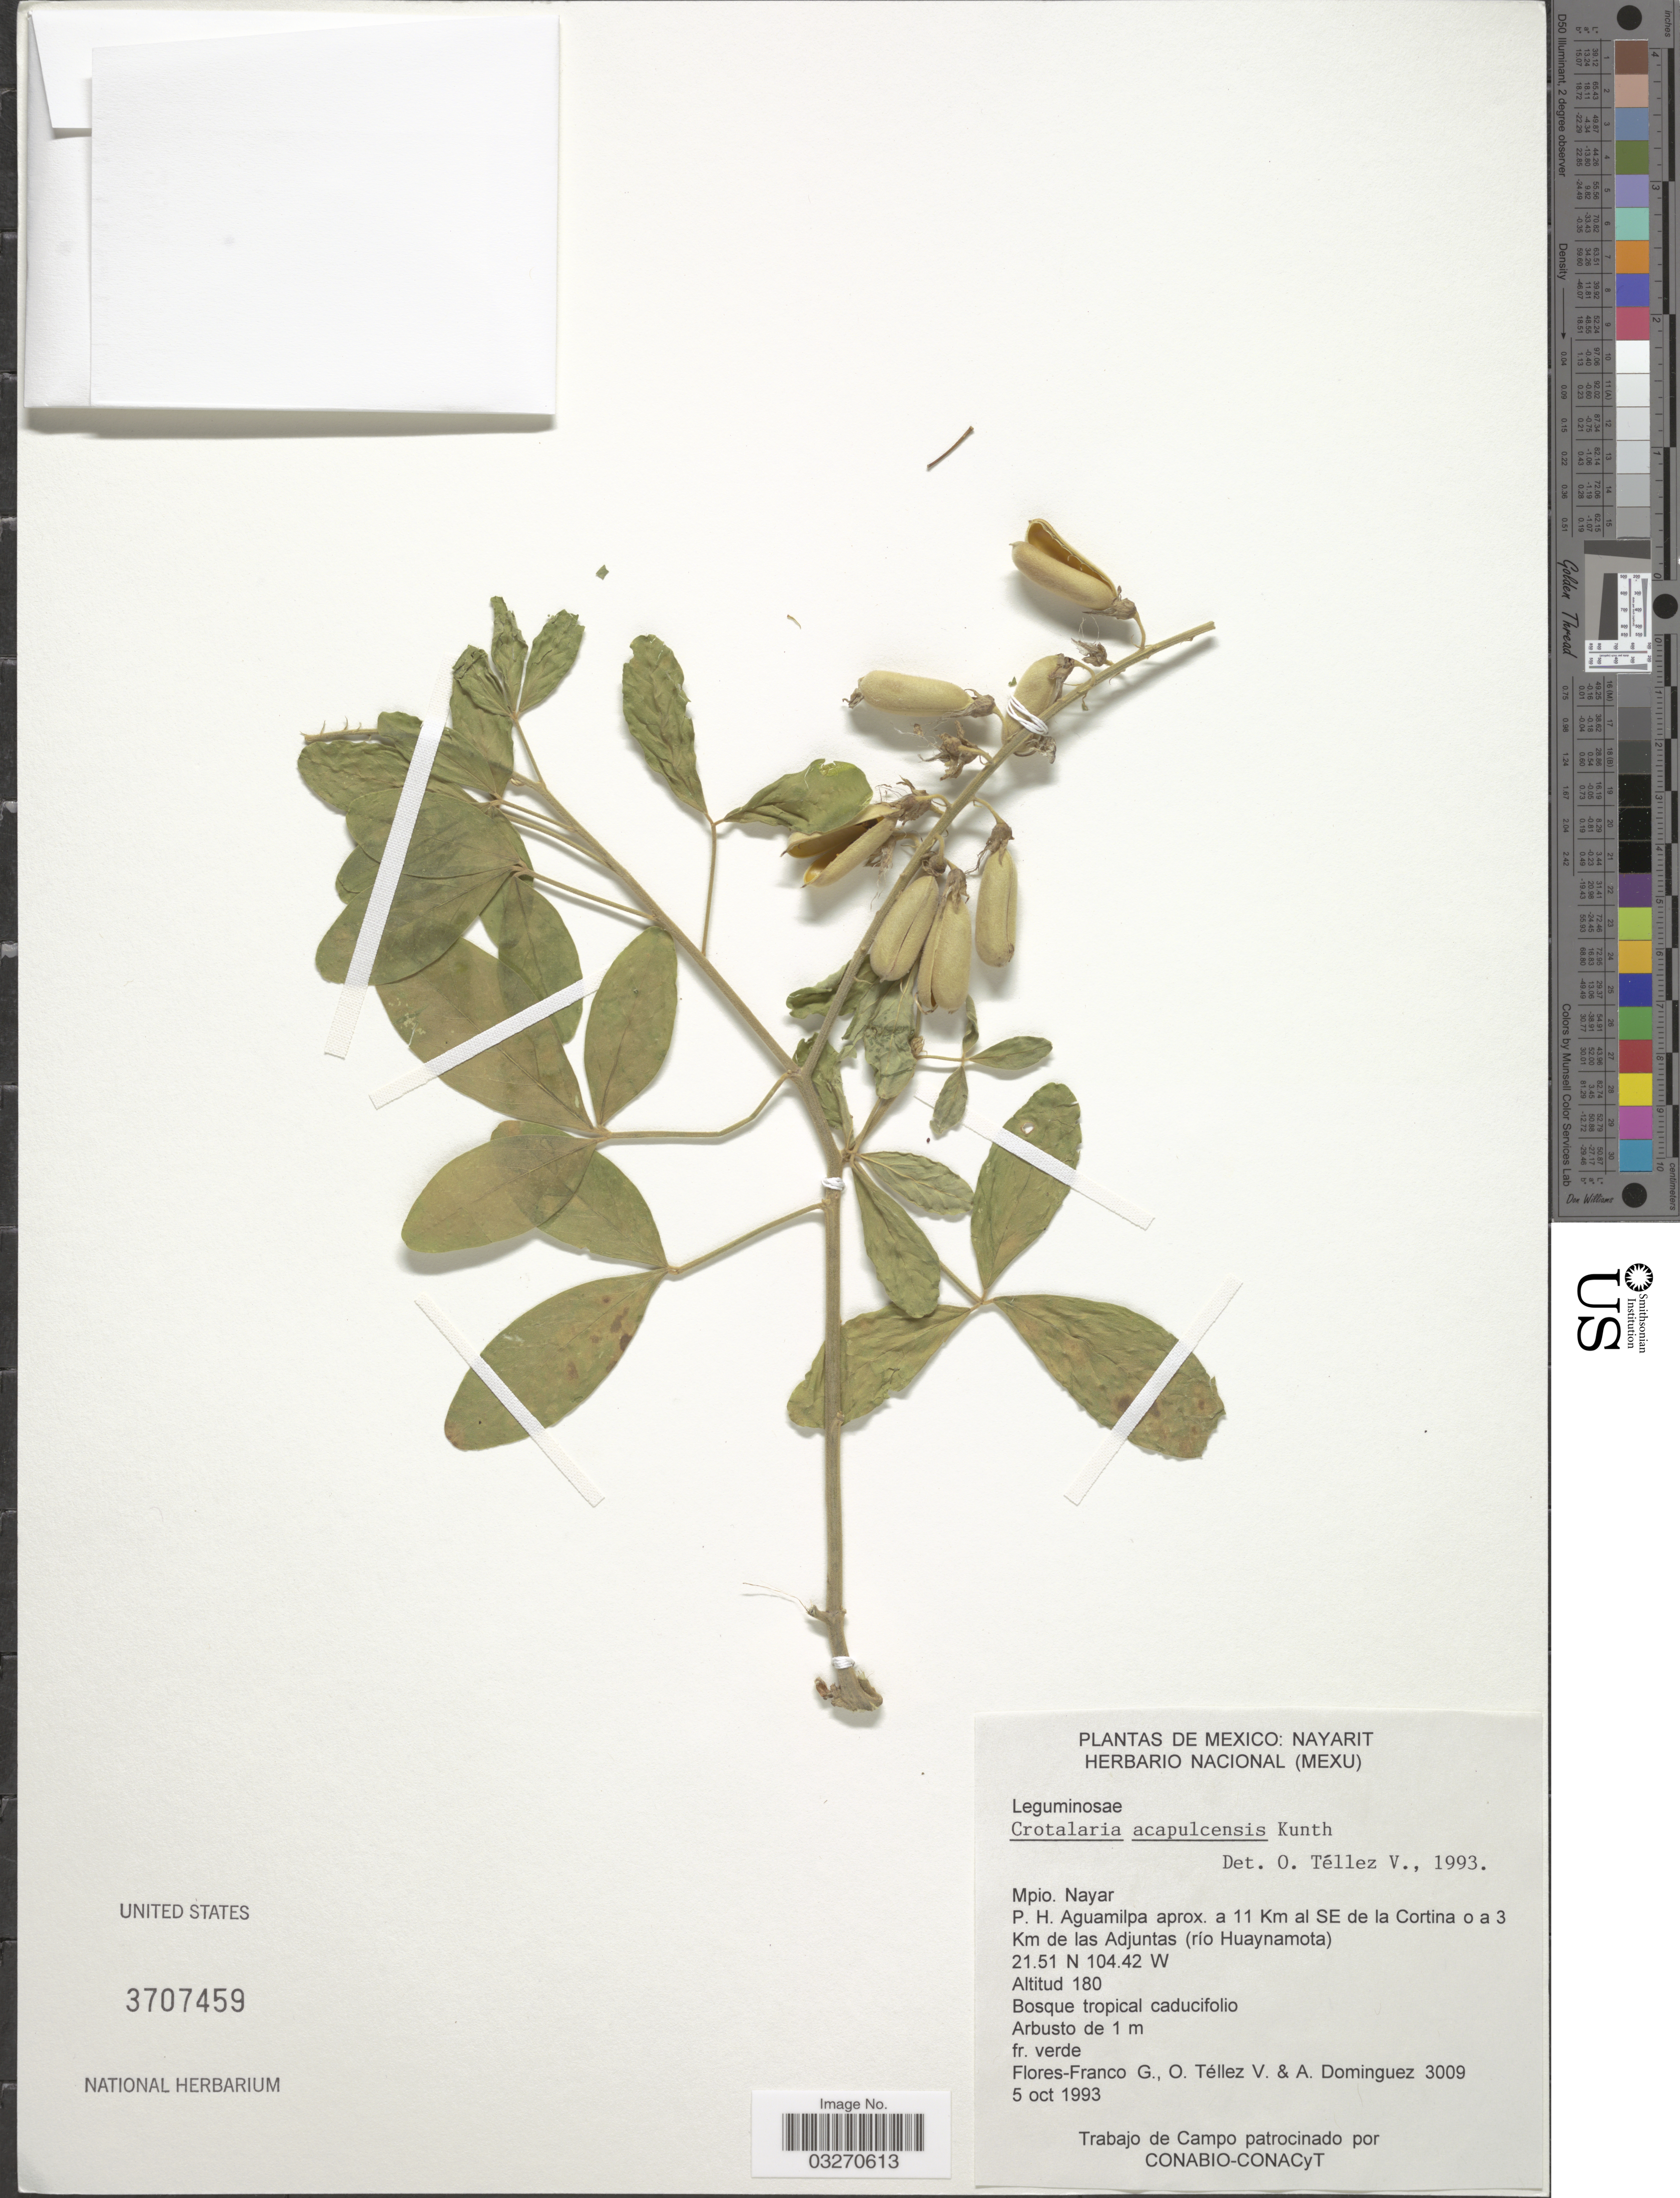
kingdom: Plantae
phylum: Tracheophyta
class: Magnoliopsida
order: Fabales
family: Fabaceae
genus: Crotalaria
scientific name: Crotalaria acapulcensis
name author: Hook. & Arn.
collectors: G. Flores F., O. Téllez V. & A. Dominguez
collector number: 3009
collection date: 1993-10-05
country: Mexico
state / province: Nayarit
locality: Mpio. Nayar. P.H. Aguamilpa aprox. a 11 Km al SE de la Cortina o a 3 Km de las Adjuntas (río Huaynamota).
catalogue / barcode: US 3707459